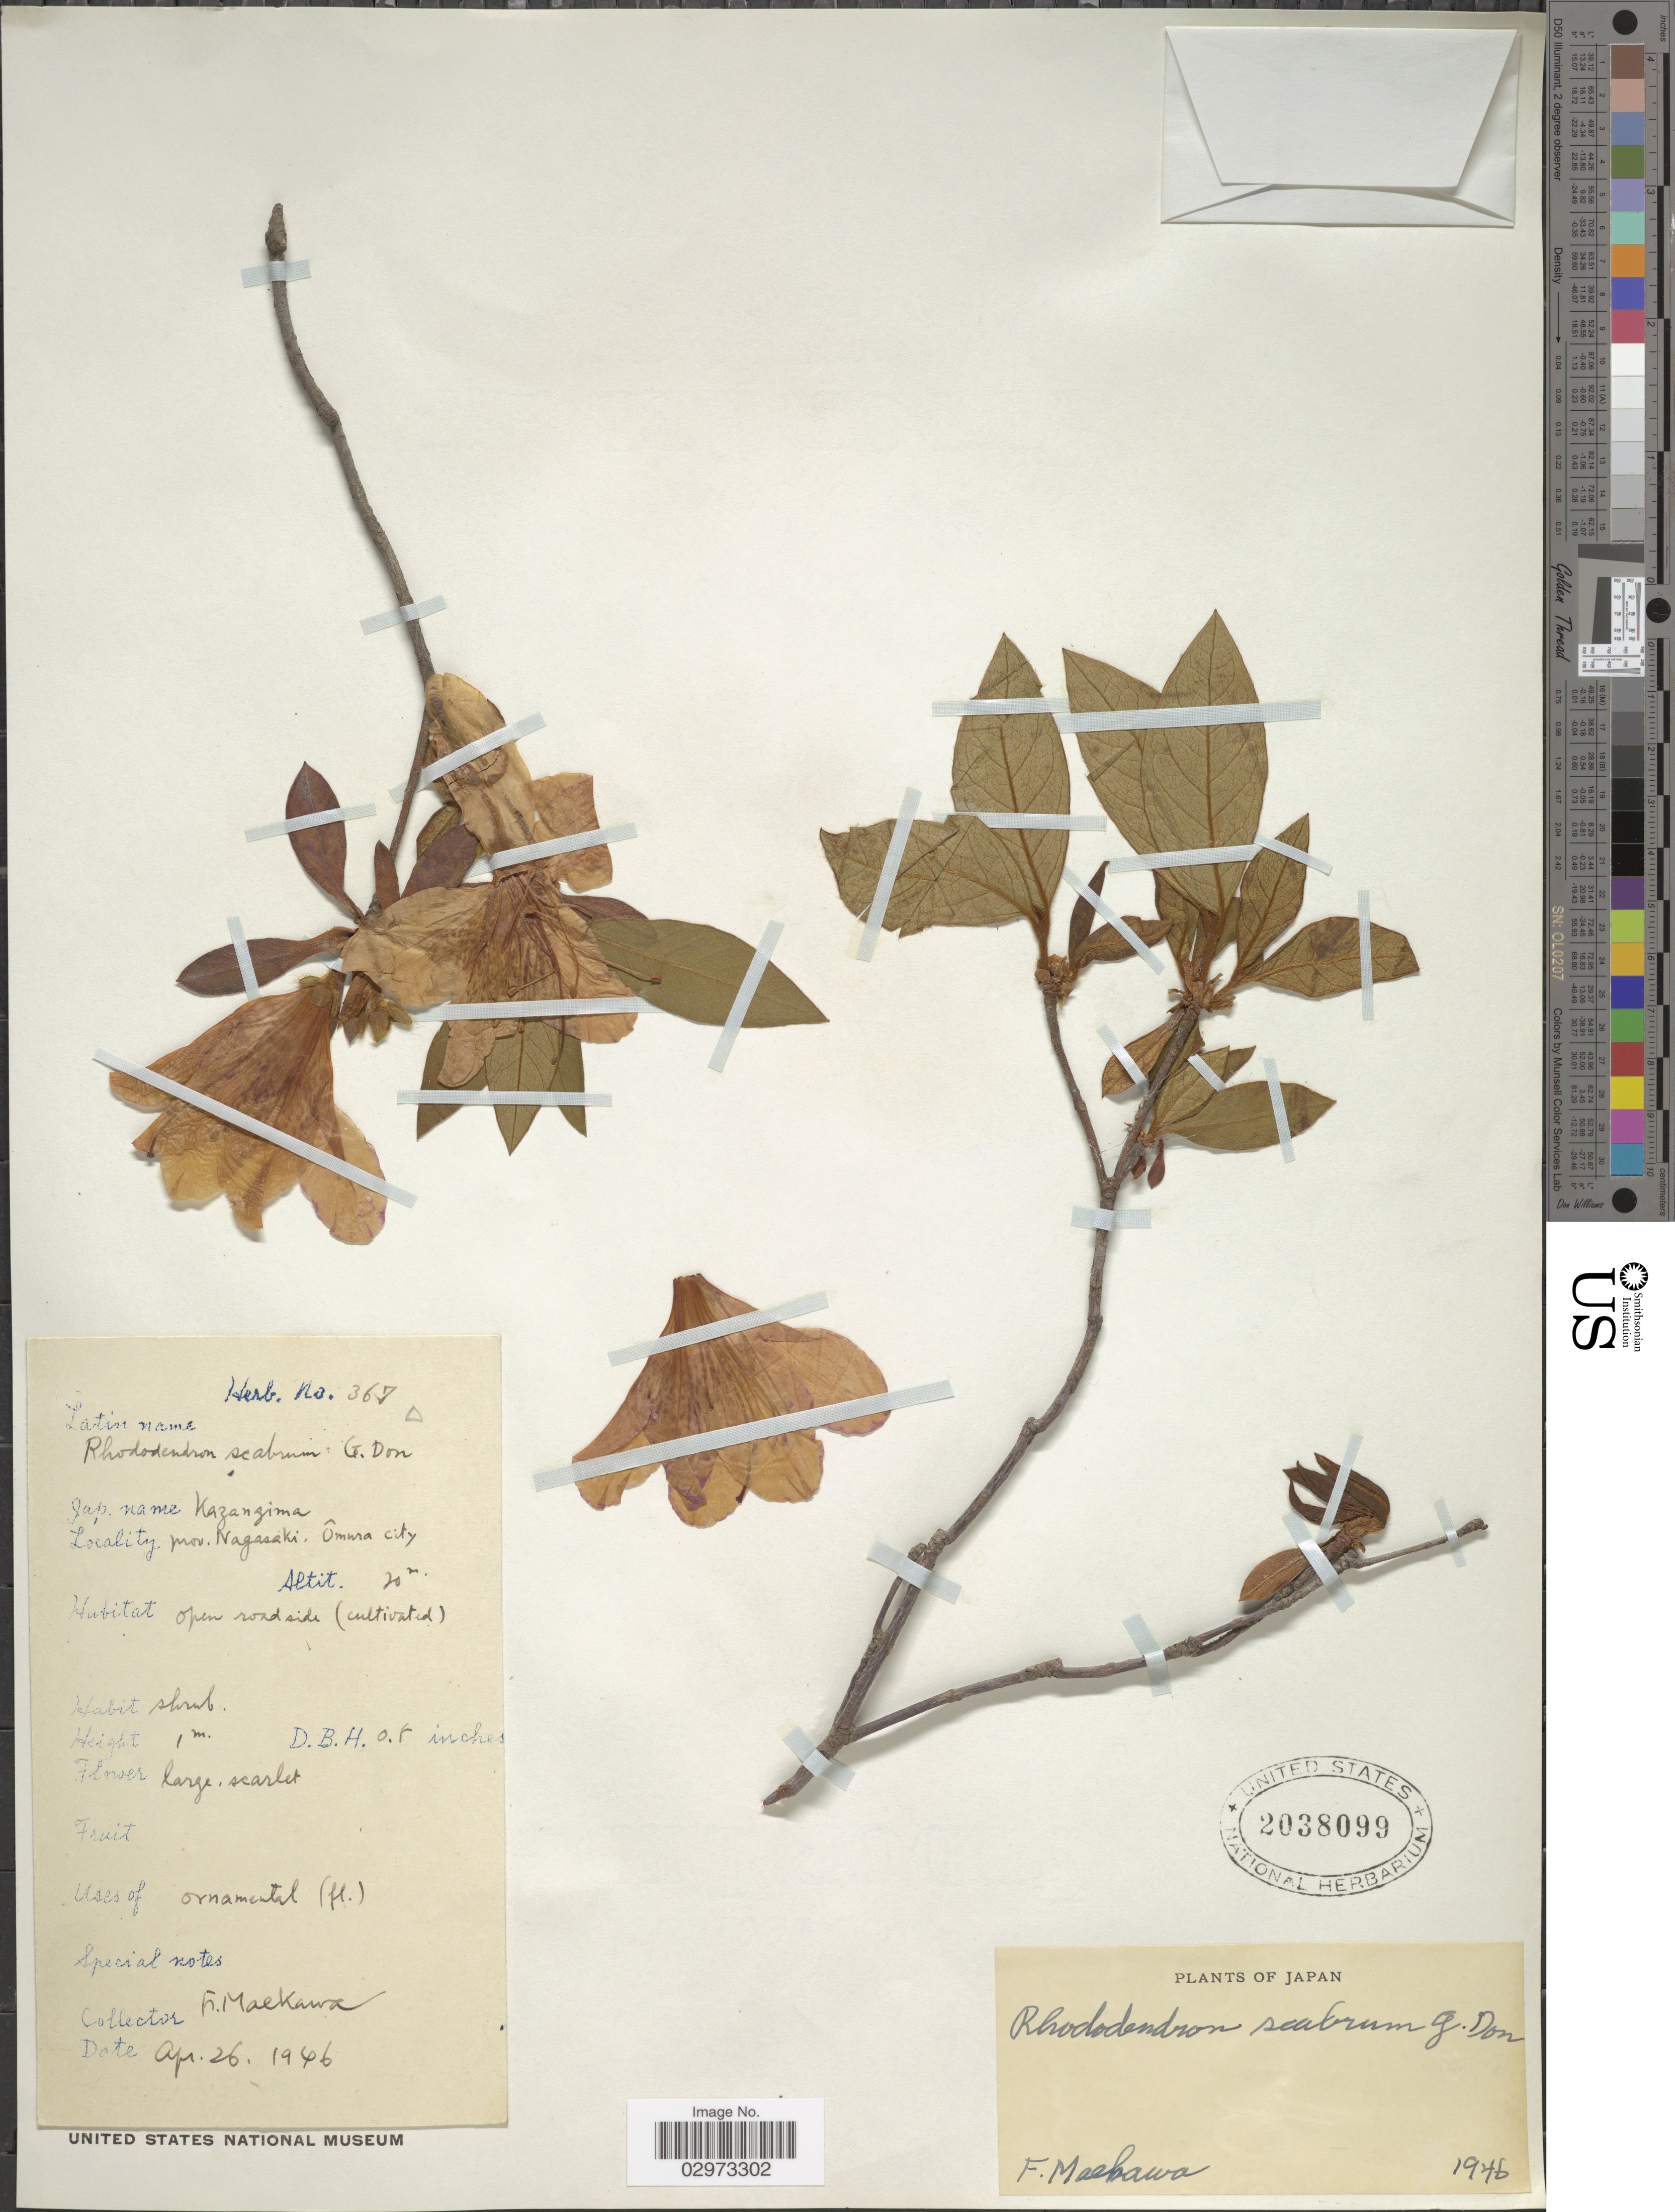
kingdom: Plantae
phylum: Tracheophyta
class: Magnoliopsida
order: Ericales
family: Ericaceae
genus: Rhododendron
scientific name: Rhododendron scabrum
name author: G. Don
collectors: F. Maekawa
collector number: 367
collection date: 1946-04-26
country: Japan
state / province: Nagasaki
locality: Prov. Nagasaki. Ômura city. Open roadside.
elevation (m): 20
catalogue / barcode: US 2038099